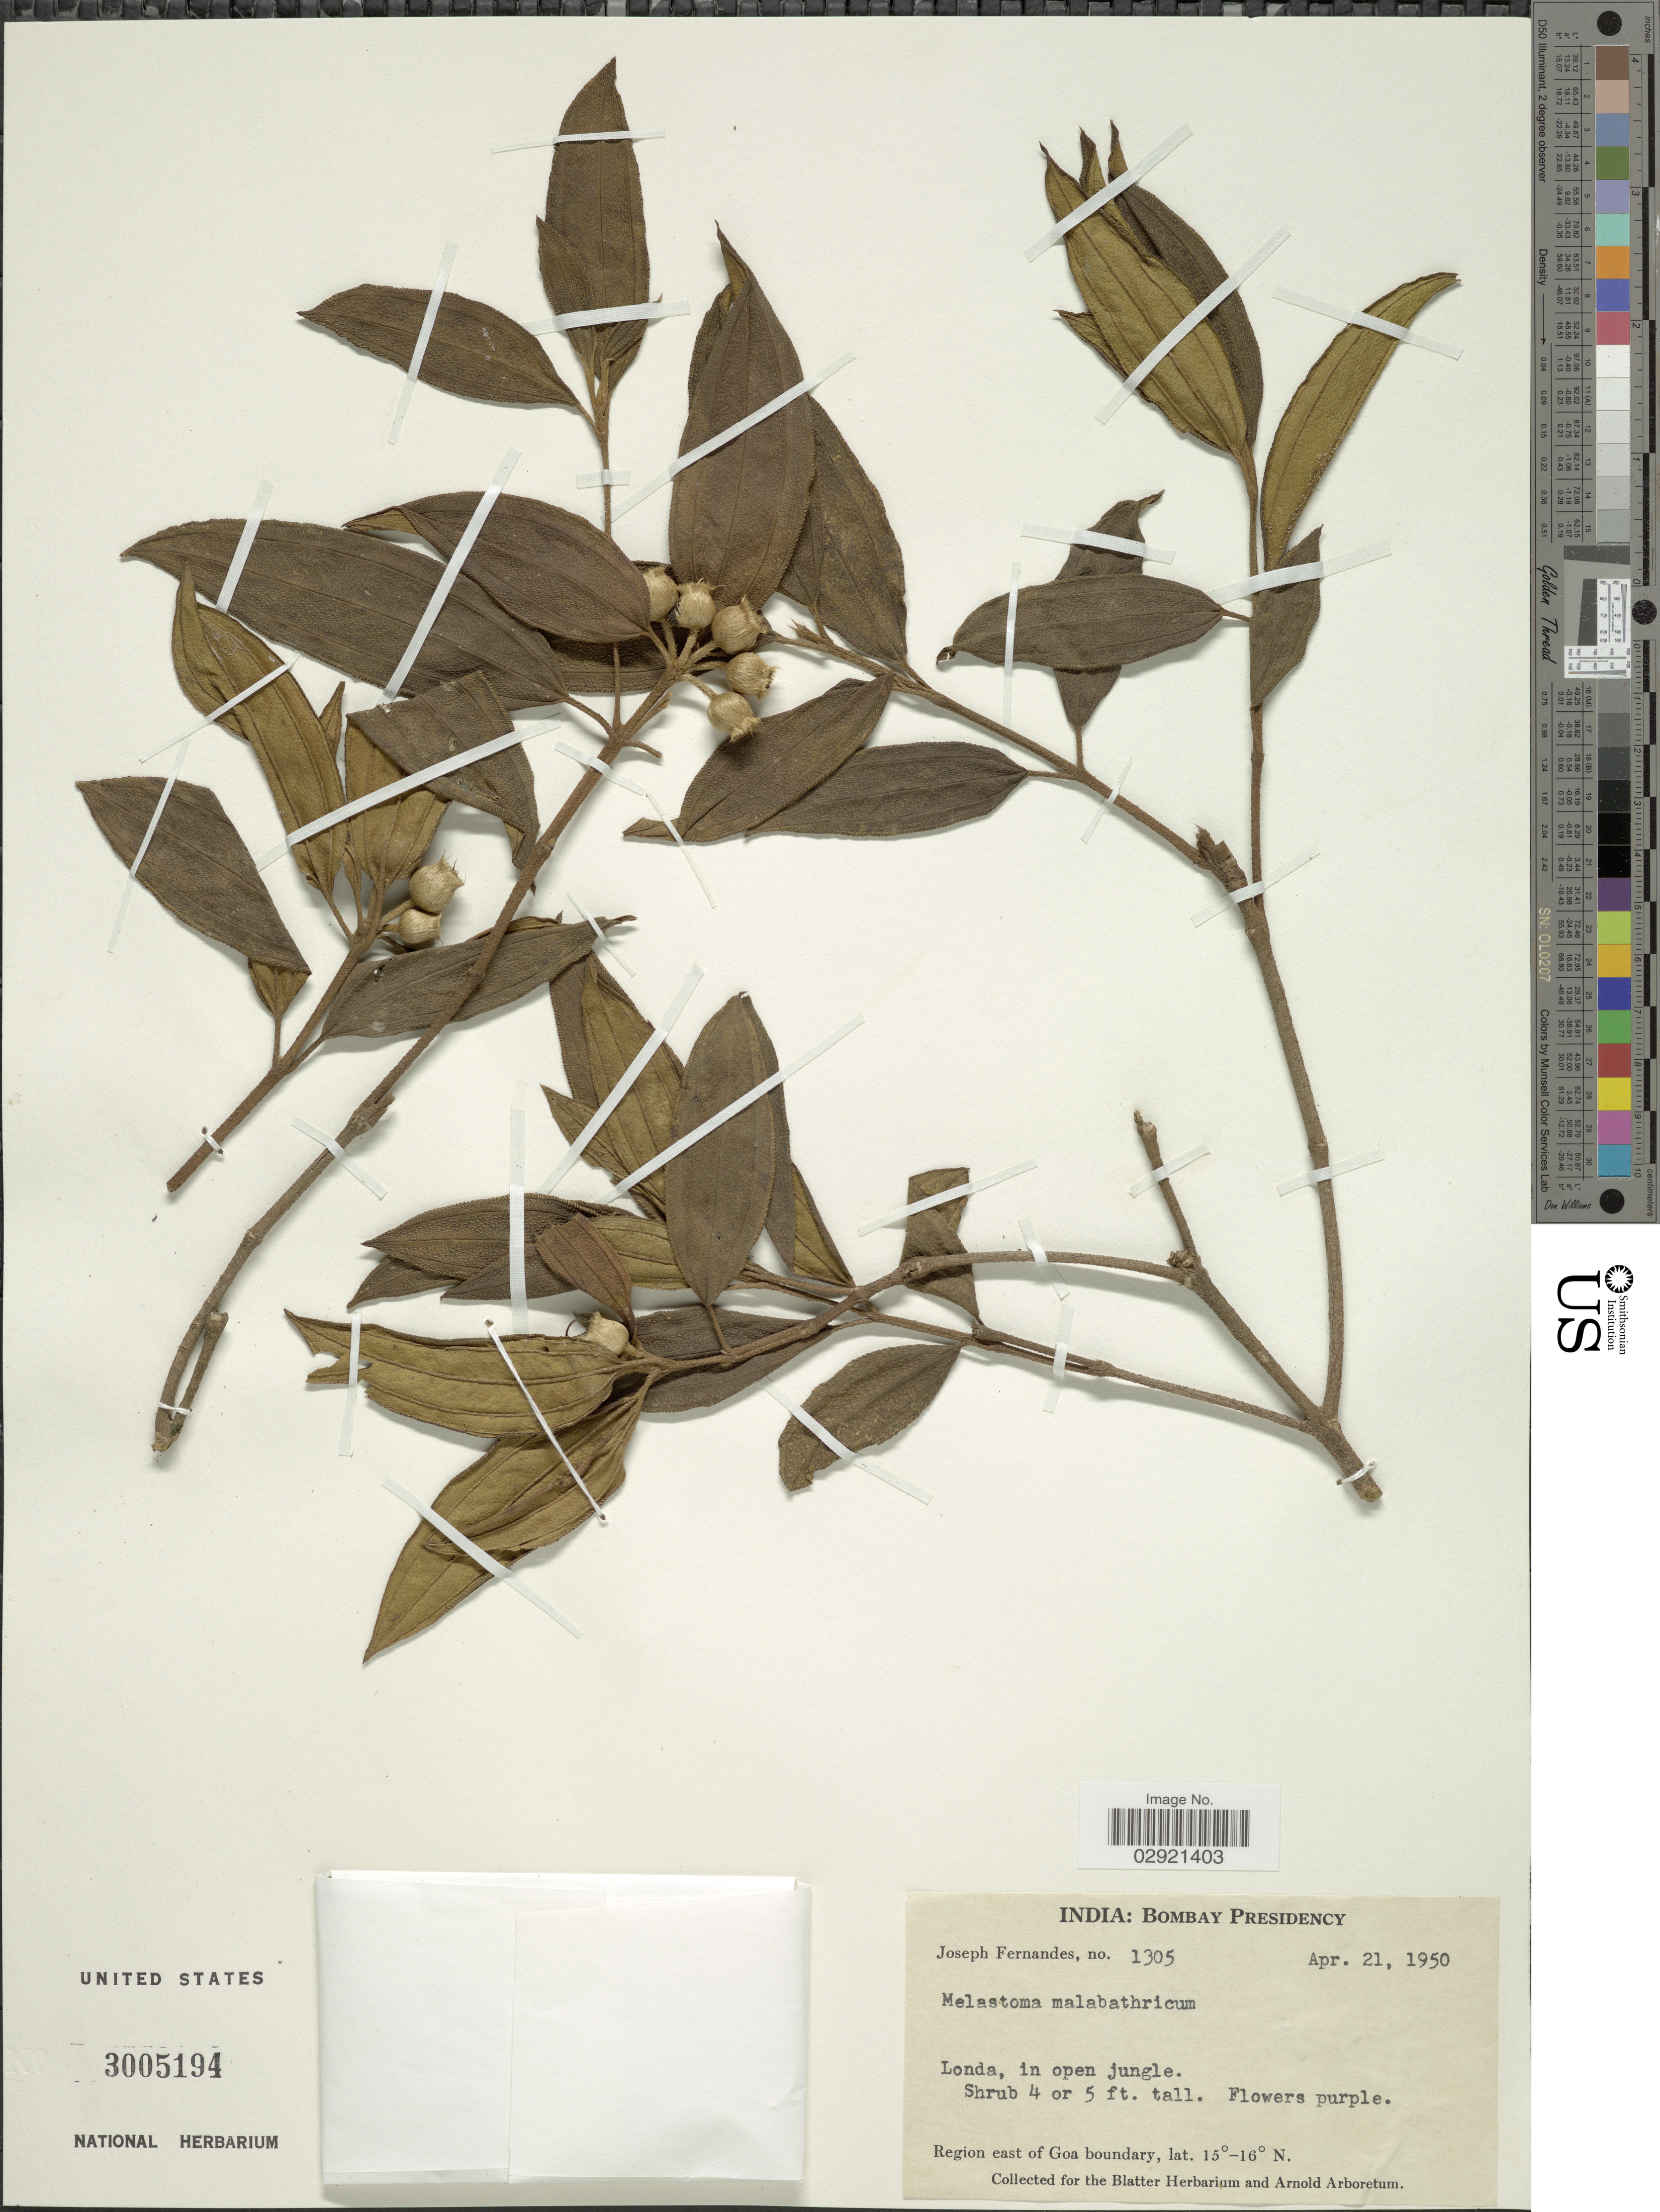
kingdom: Plantae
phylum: Tracheophyta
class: Magnoliopsida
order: Myrtales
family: Melastomataceae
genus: Melastoma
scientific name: Melastoma malabathricum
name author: L.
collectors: J. Fernandes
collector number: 1305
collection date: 1950-04-21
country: India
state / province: Goa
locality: Bombay Presidency. Londa. Region east of Goa boundary.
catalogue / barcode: US 3005194